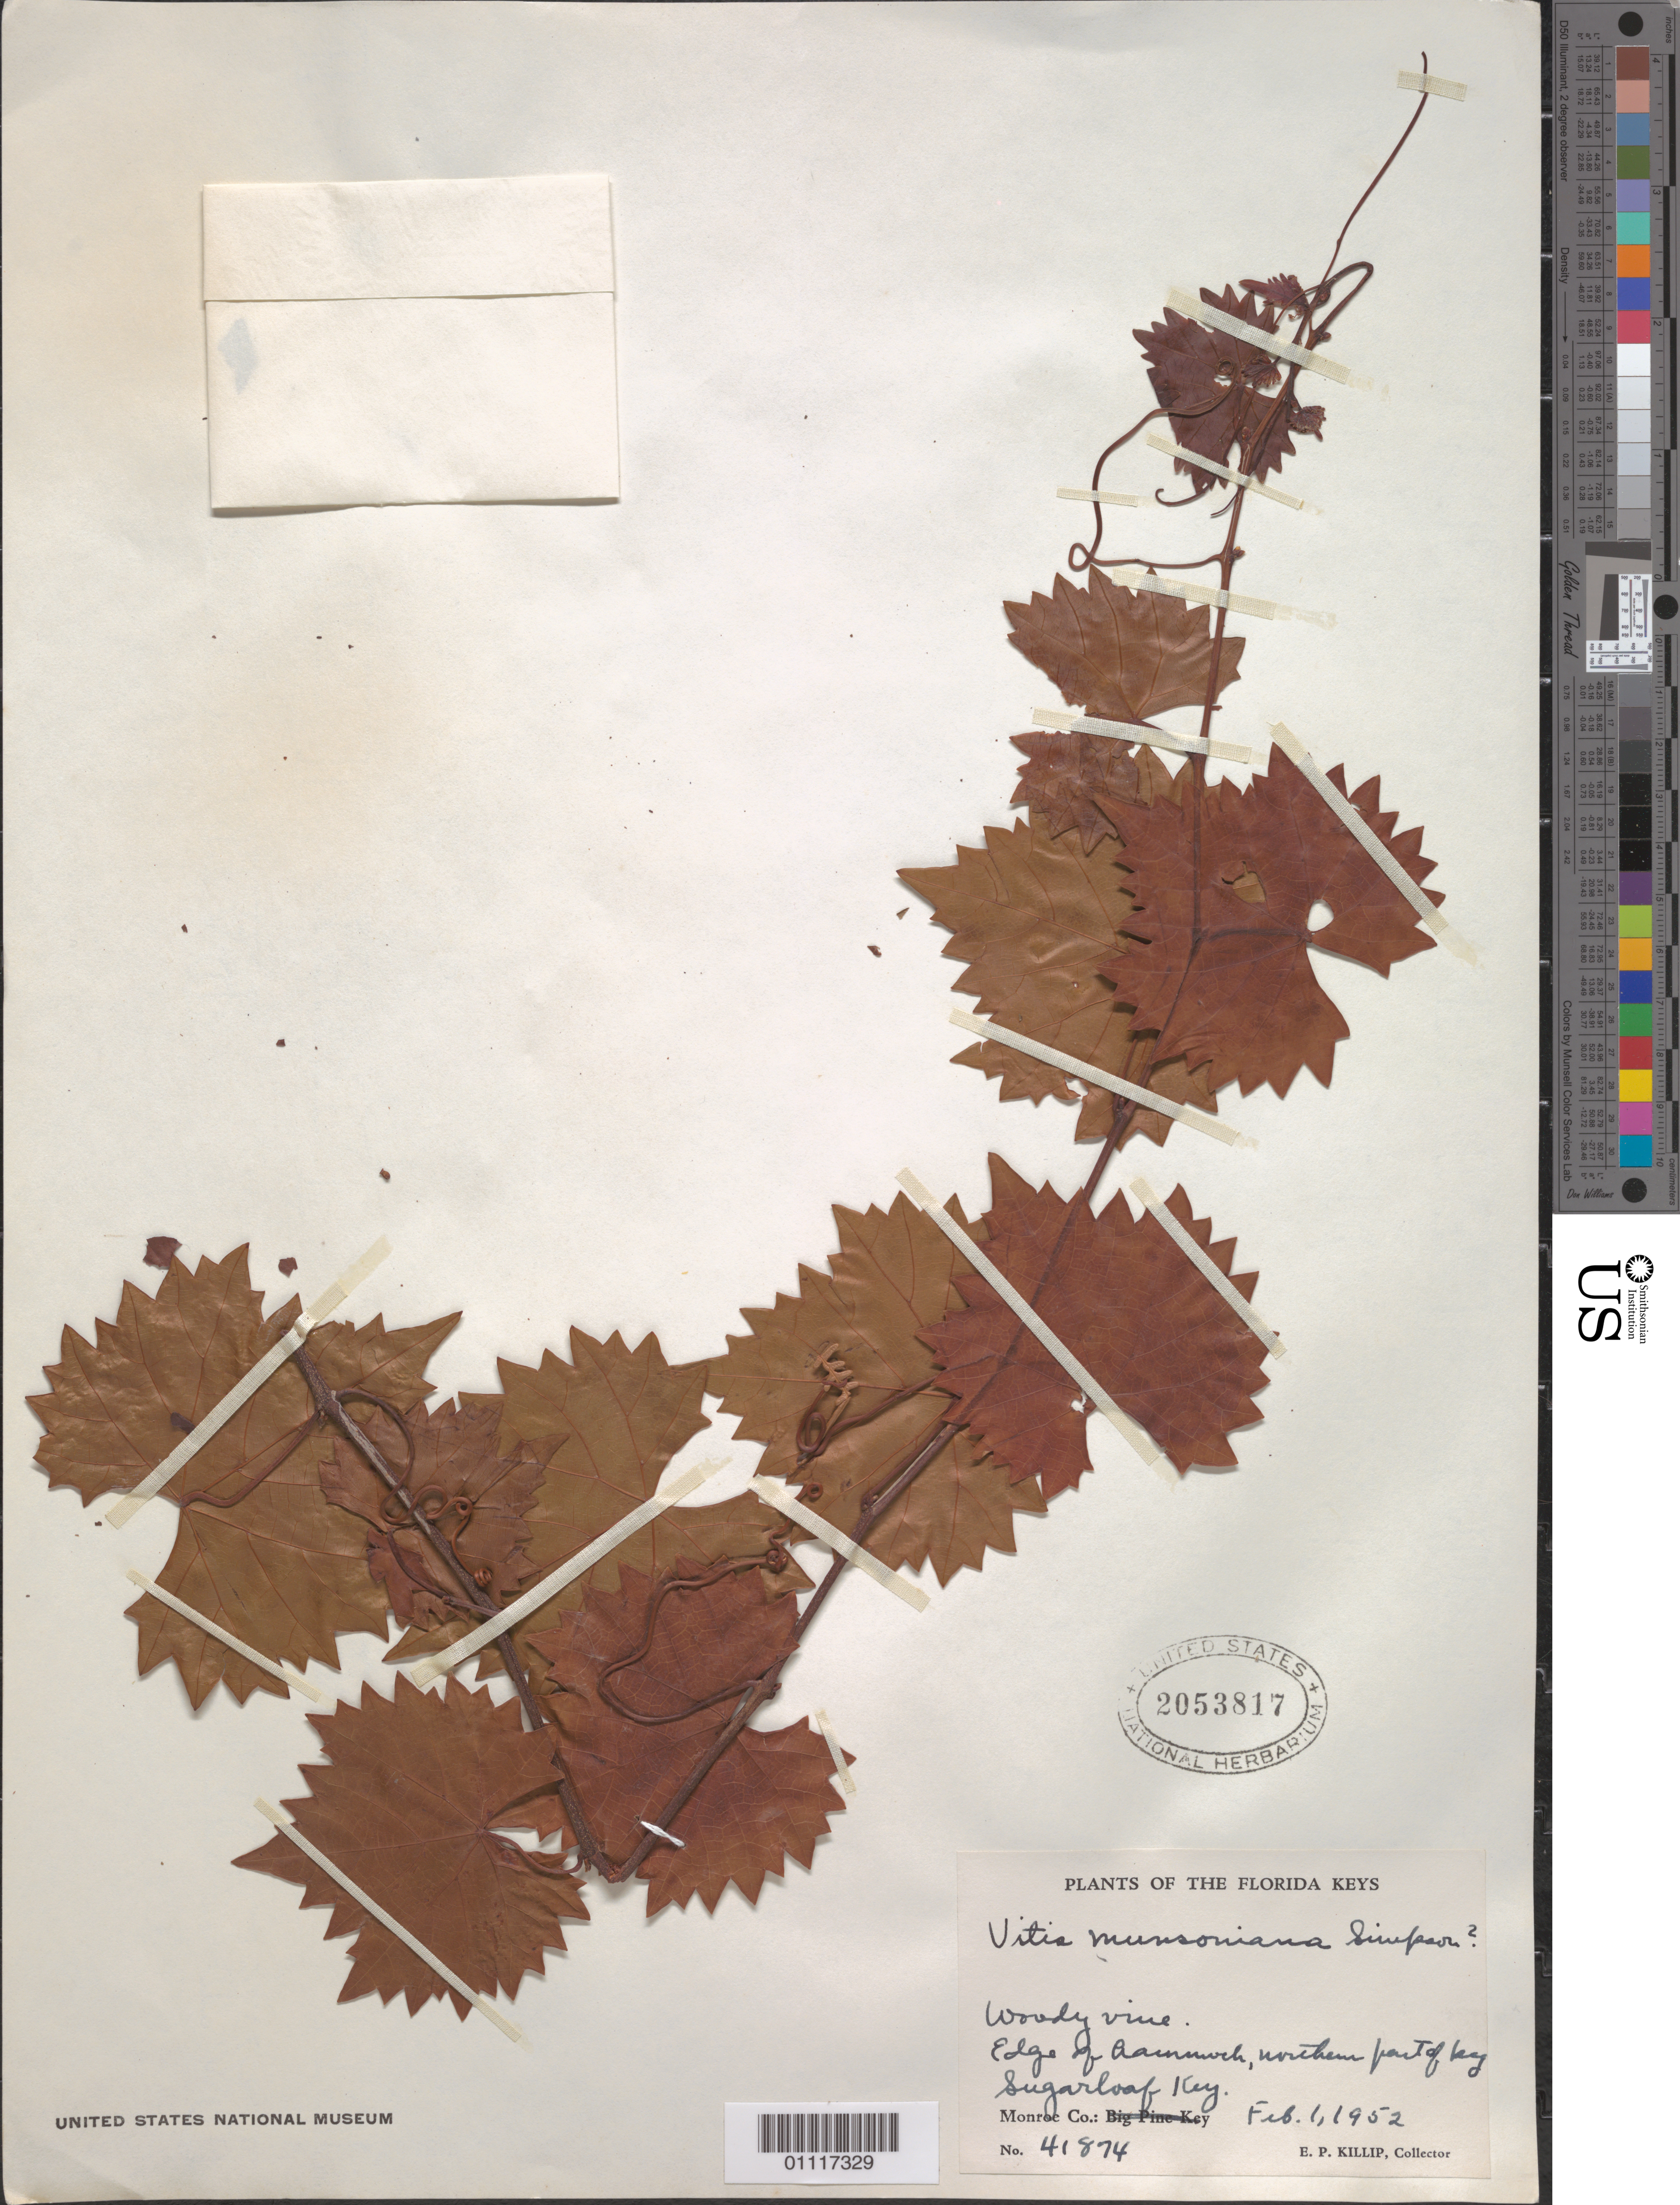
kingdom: Plantae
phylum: Tracheophyta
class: Magnoliopsida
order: Vitales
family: Vitaceae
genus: Vitis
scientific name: Vitis munsoniana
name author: J.H. Simpson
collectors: E. P. Killip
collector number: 41874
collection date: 1952-02-01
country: United States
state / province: Florida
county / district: Monroe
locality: Edge of Aammoth, northern part of ky Sugarloaf Key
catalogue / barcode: US 2053817